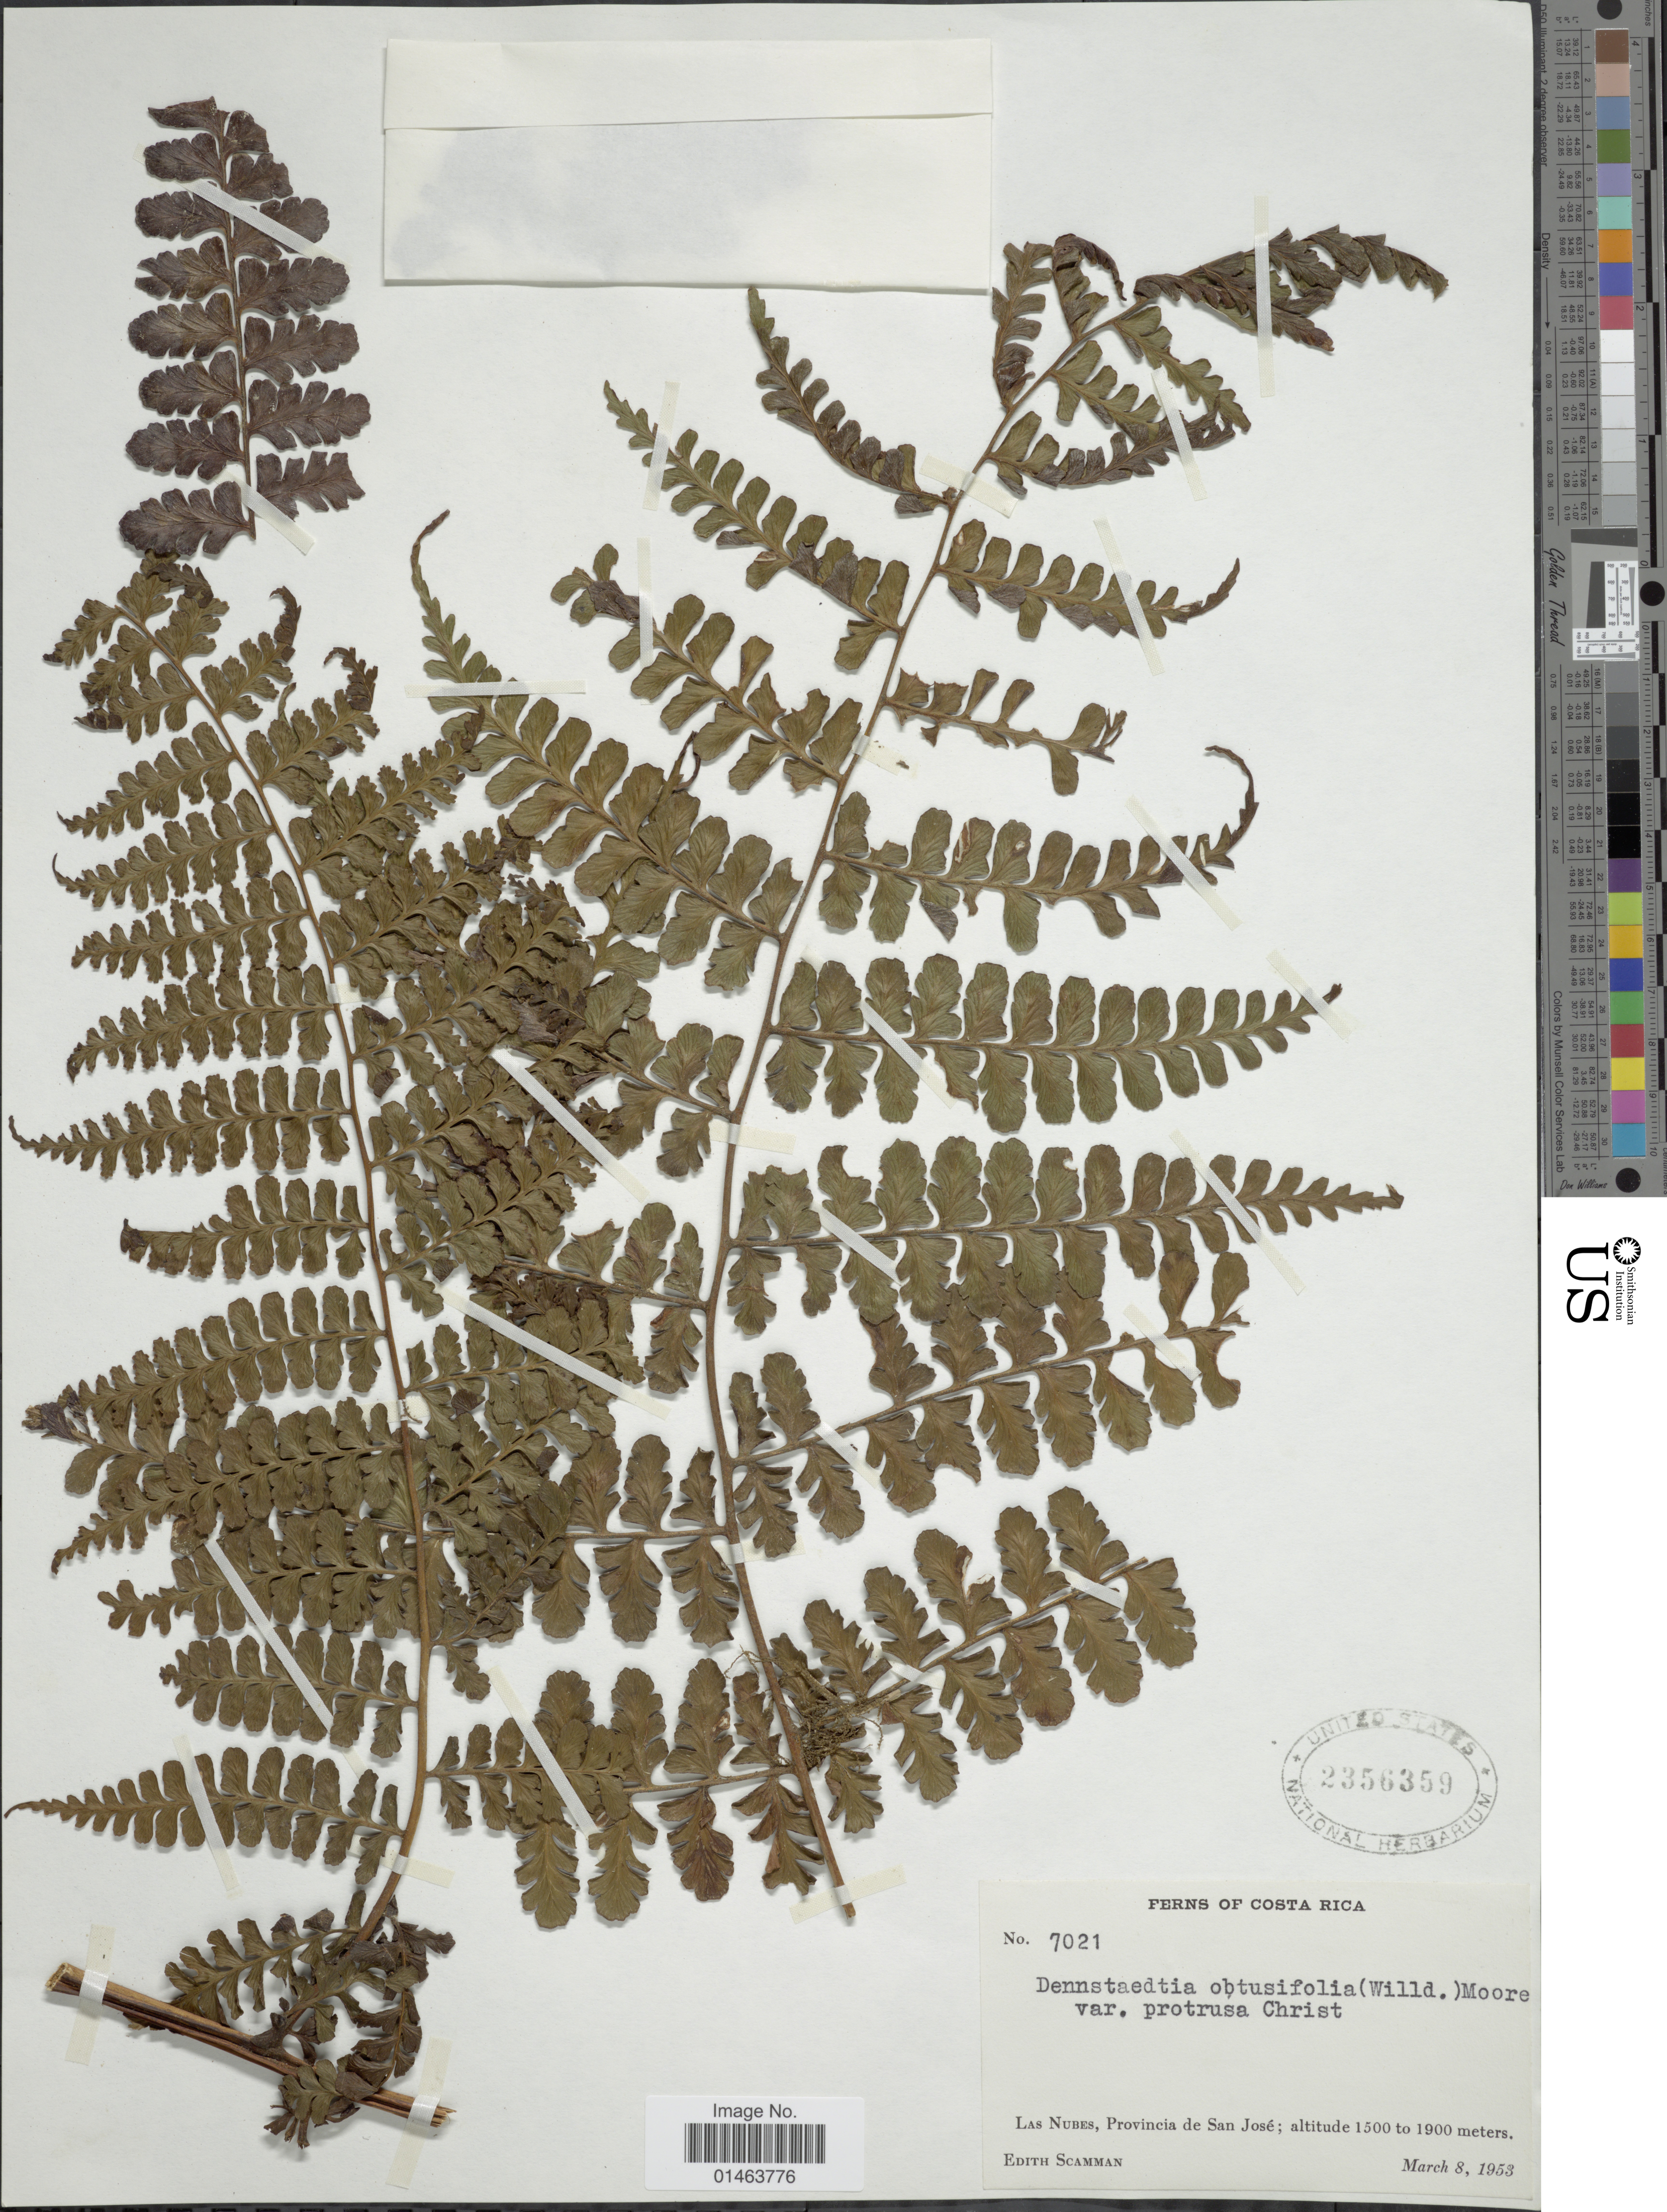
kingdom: Plantae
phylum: Tracheophyta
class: Polypodiopsida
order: Polypodiales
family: Dennstaedtiaceae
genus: Dennstaedtia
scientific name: Dennstaedtia auriculata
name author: Navarr. & B. Øllg.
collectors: E. Scamman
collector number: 7021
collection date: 1953-03-08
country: Costa Rica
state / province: San José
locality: Costa Rica, Las Nubes, Provincia de San José.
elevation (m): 1500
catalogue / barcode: US 2356359